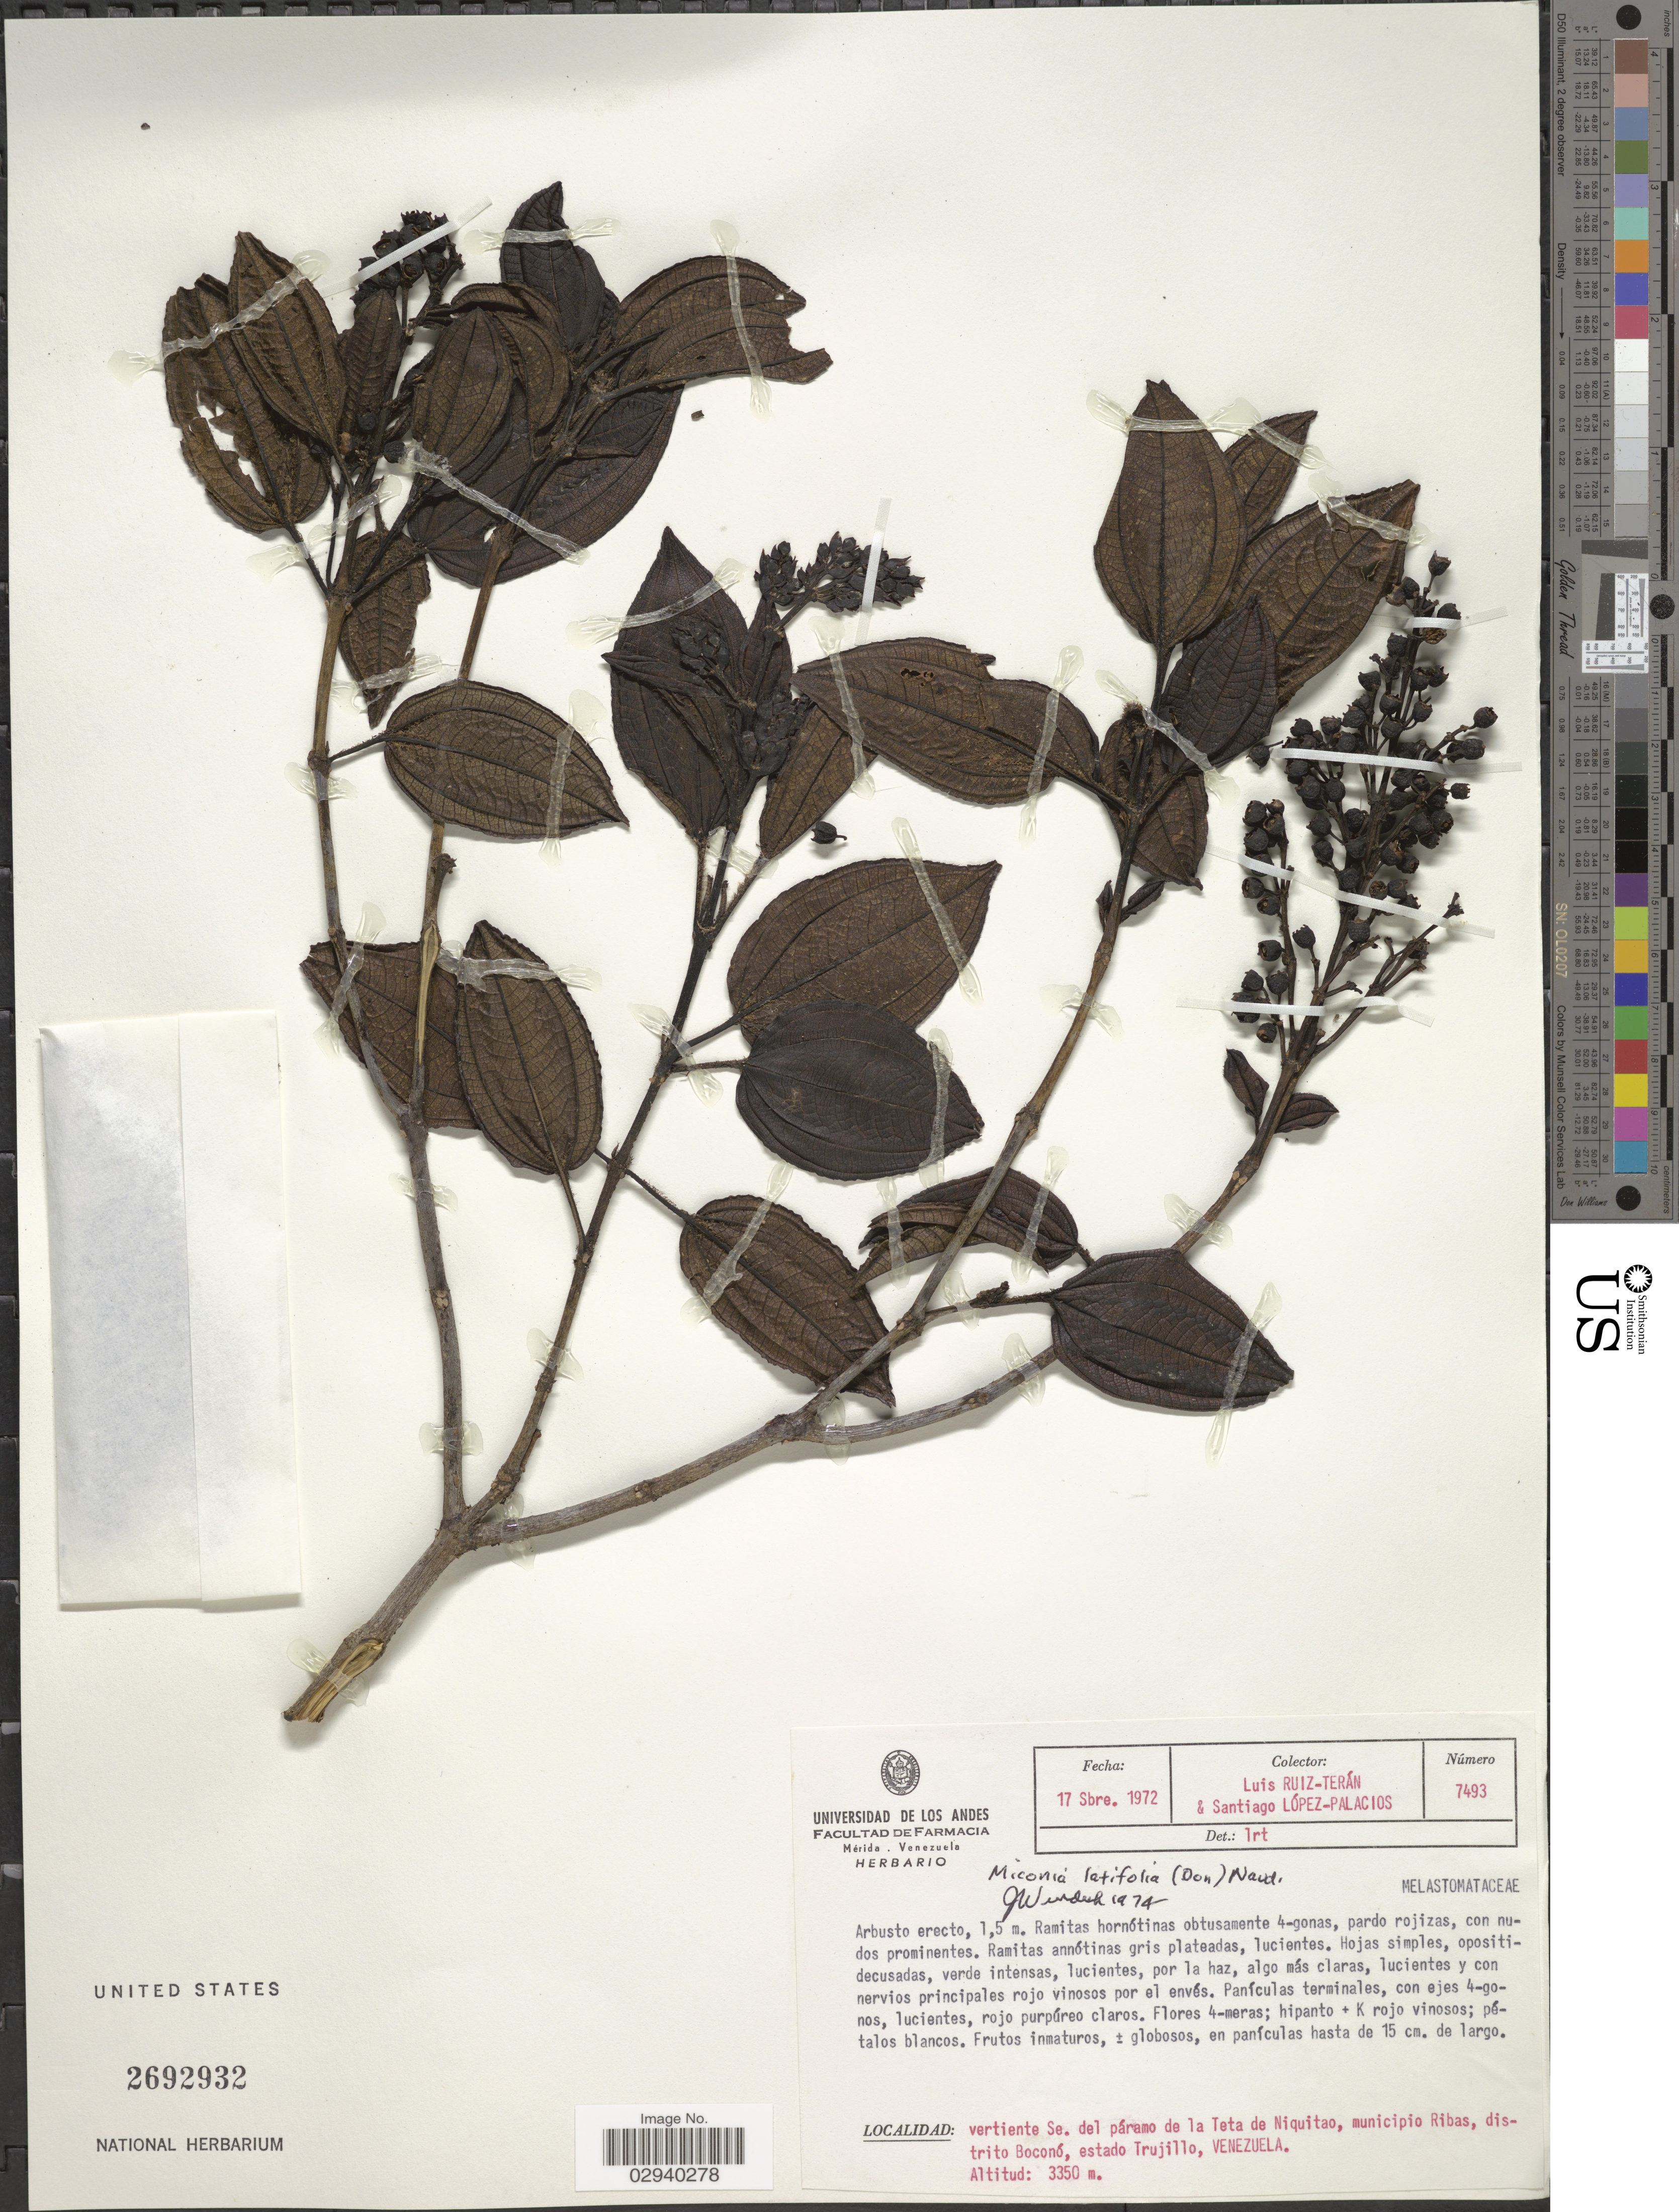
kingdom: Plantae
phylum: Tracheophyta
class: Magnoliopsida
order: Myrtales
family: Melastomataceae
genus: Miconia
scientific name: Miconia latifolia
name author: (D. Don) Naudin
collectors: L. E. Ruíz-Terán & S. López-Palacios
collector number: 7493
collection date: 1972-09-17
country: Venezuela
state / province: Trujillo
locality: Vertiente Se. del páramo de la Teta de Niquitao, municipio Ribas, distrito Boconó.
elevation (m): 3350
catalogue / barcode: US 2692932